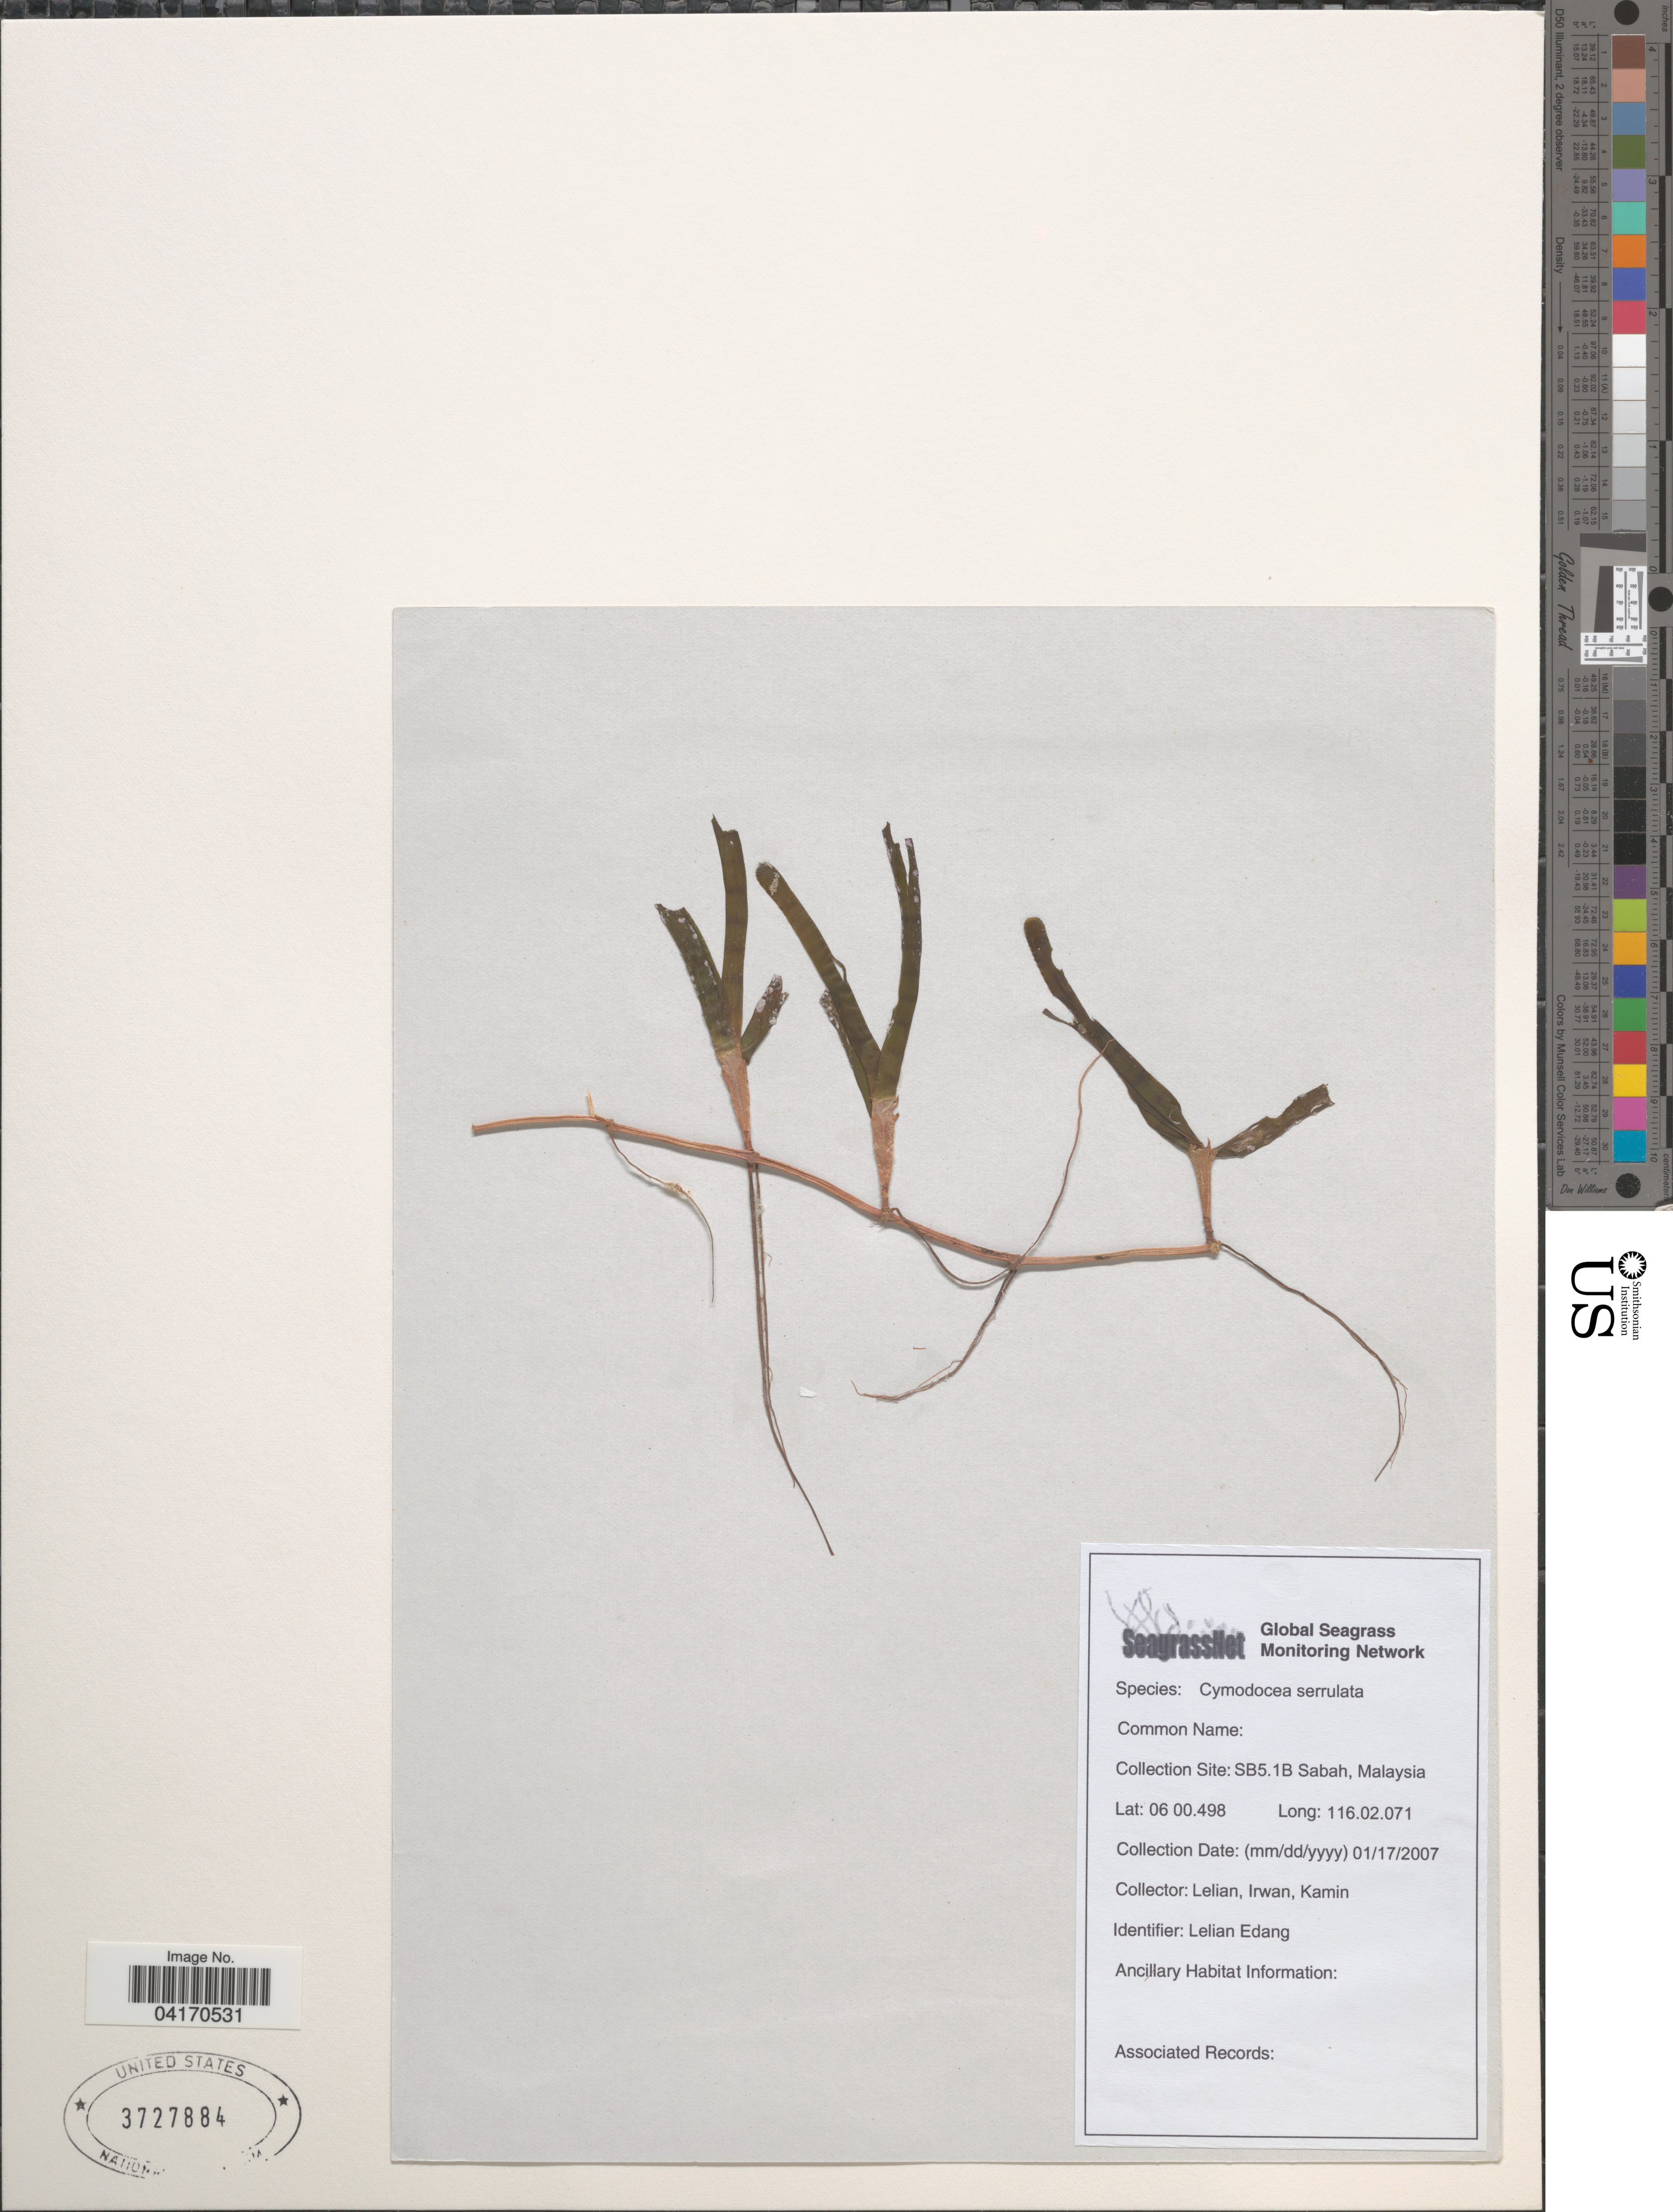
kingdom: Plantae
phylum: Tracheophyta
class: Liliopsida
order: Alismatales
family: Cymodoceaceae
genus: Cymodocea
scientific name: Cymodocea serrulata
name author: (R. Br.) Magnus & Ashers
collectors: Lelian, Irwan & Kamin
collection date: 2007-01-17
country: Malaysia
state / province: Sabah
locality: Collection Site: SB5.1B.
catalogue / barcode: US 3727884